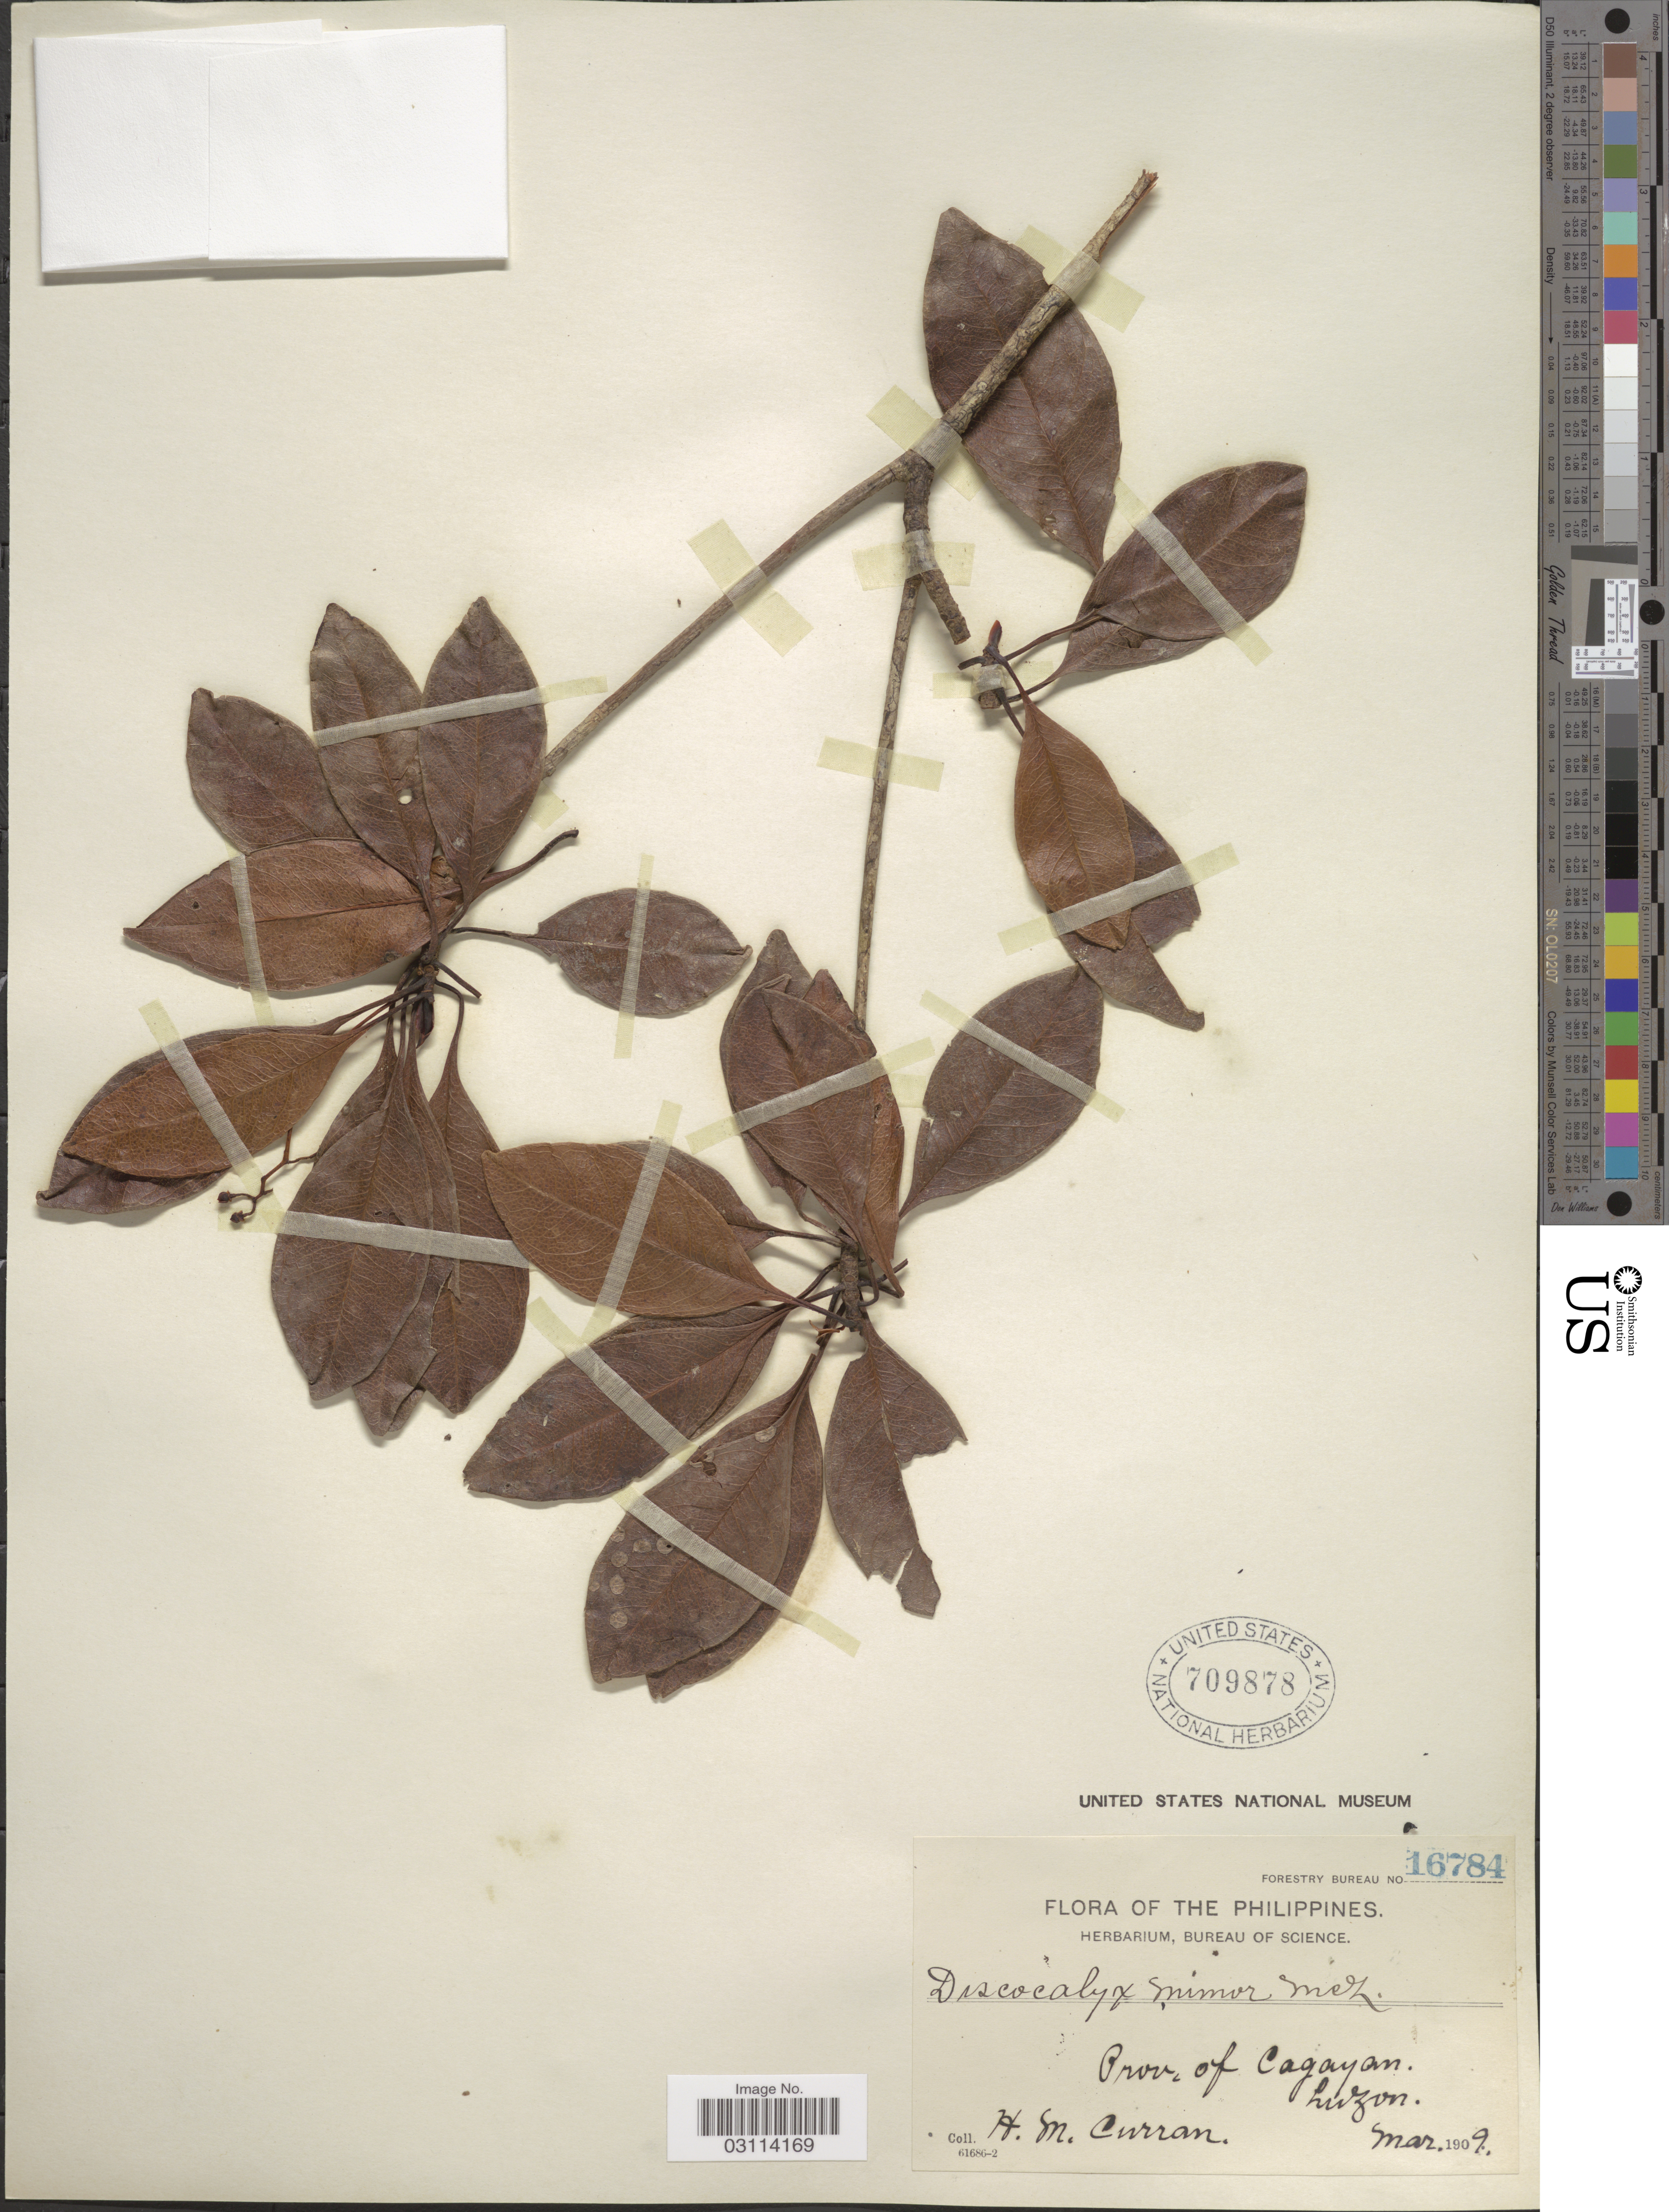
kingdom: Plantae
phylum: Tracheophyta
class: Magnoliopsida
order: Ericales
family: Primulaceae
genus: Discocalyx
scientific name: Discocalyx minor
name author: Mez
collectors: H. M. Curran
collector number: Forestry Bureau 16784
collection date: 1909-03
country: Philippines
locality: Prov. of Cagayan, Luzon.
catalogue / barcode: US 709878